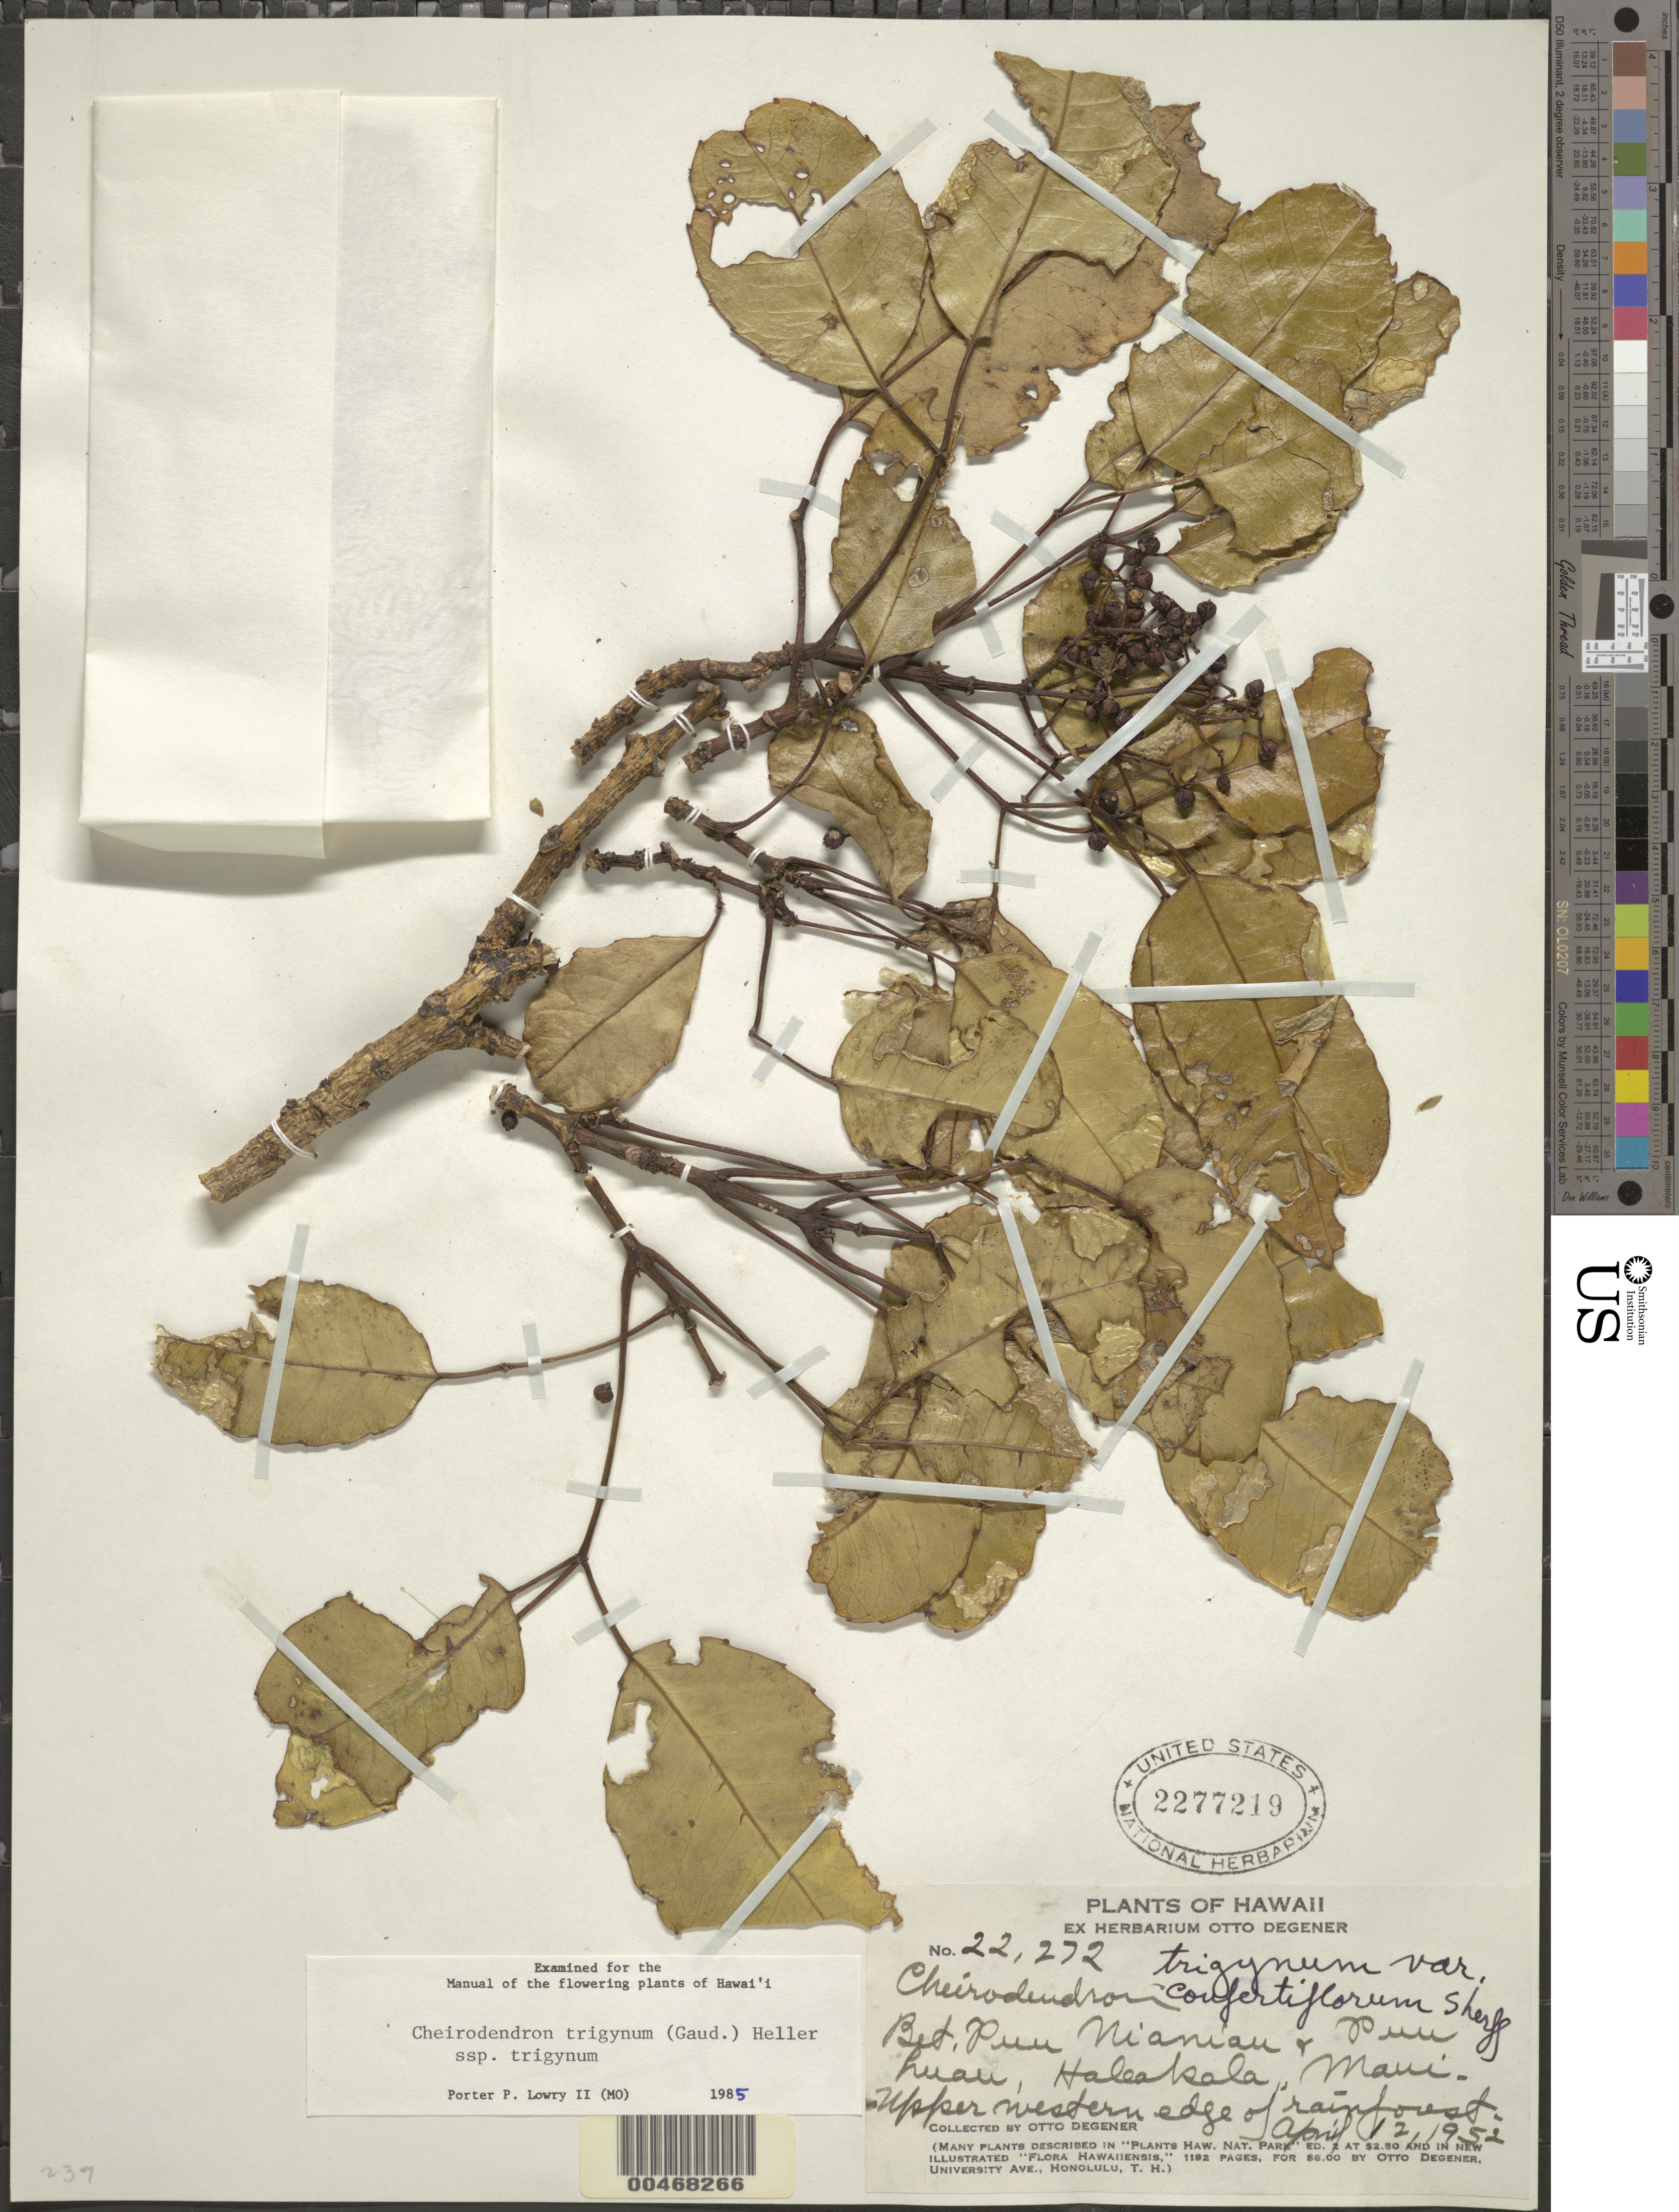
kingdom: Plantae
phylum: Tracheophyta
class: Magnoliopsida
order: Apiales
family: Araliaceae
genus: Cheirodendron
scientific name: Cheirodendron trigynum subsp. trigynum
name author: (Gaudich.) A. Heller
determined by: Lowry, P. P., (MO), Missouri Botanical Garden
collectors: O. Degener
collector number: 22272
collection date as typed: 12 Apr 1952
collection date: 1952-04-12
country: United States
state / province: Hawaii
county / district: Maui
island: Maui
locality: Between Puu Nianiau and Puu Luau, Haleakala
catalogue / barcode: US 2277219